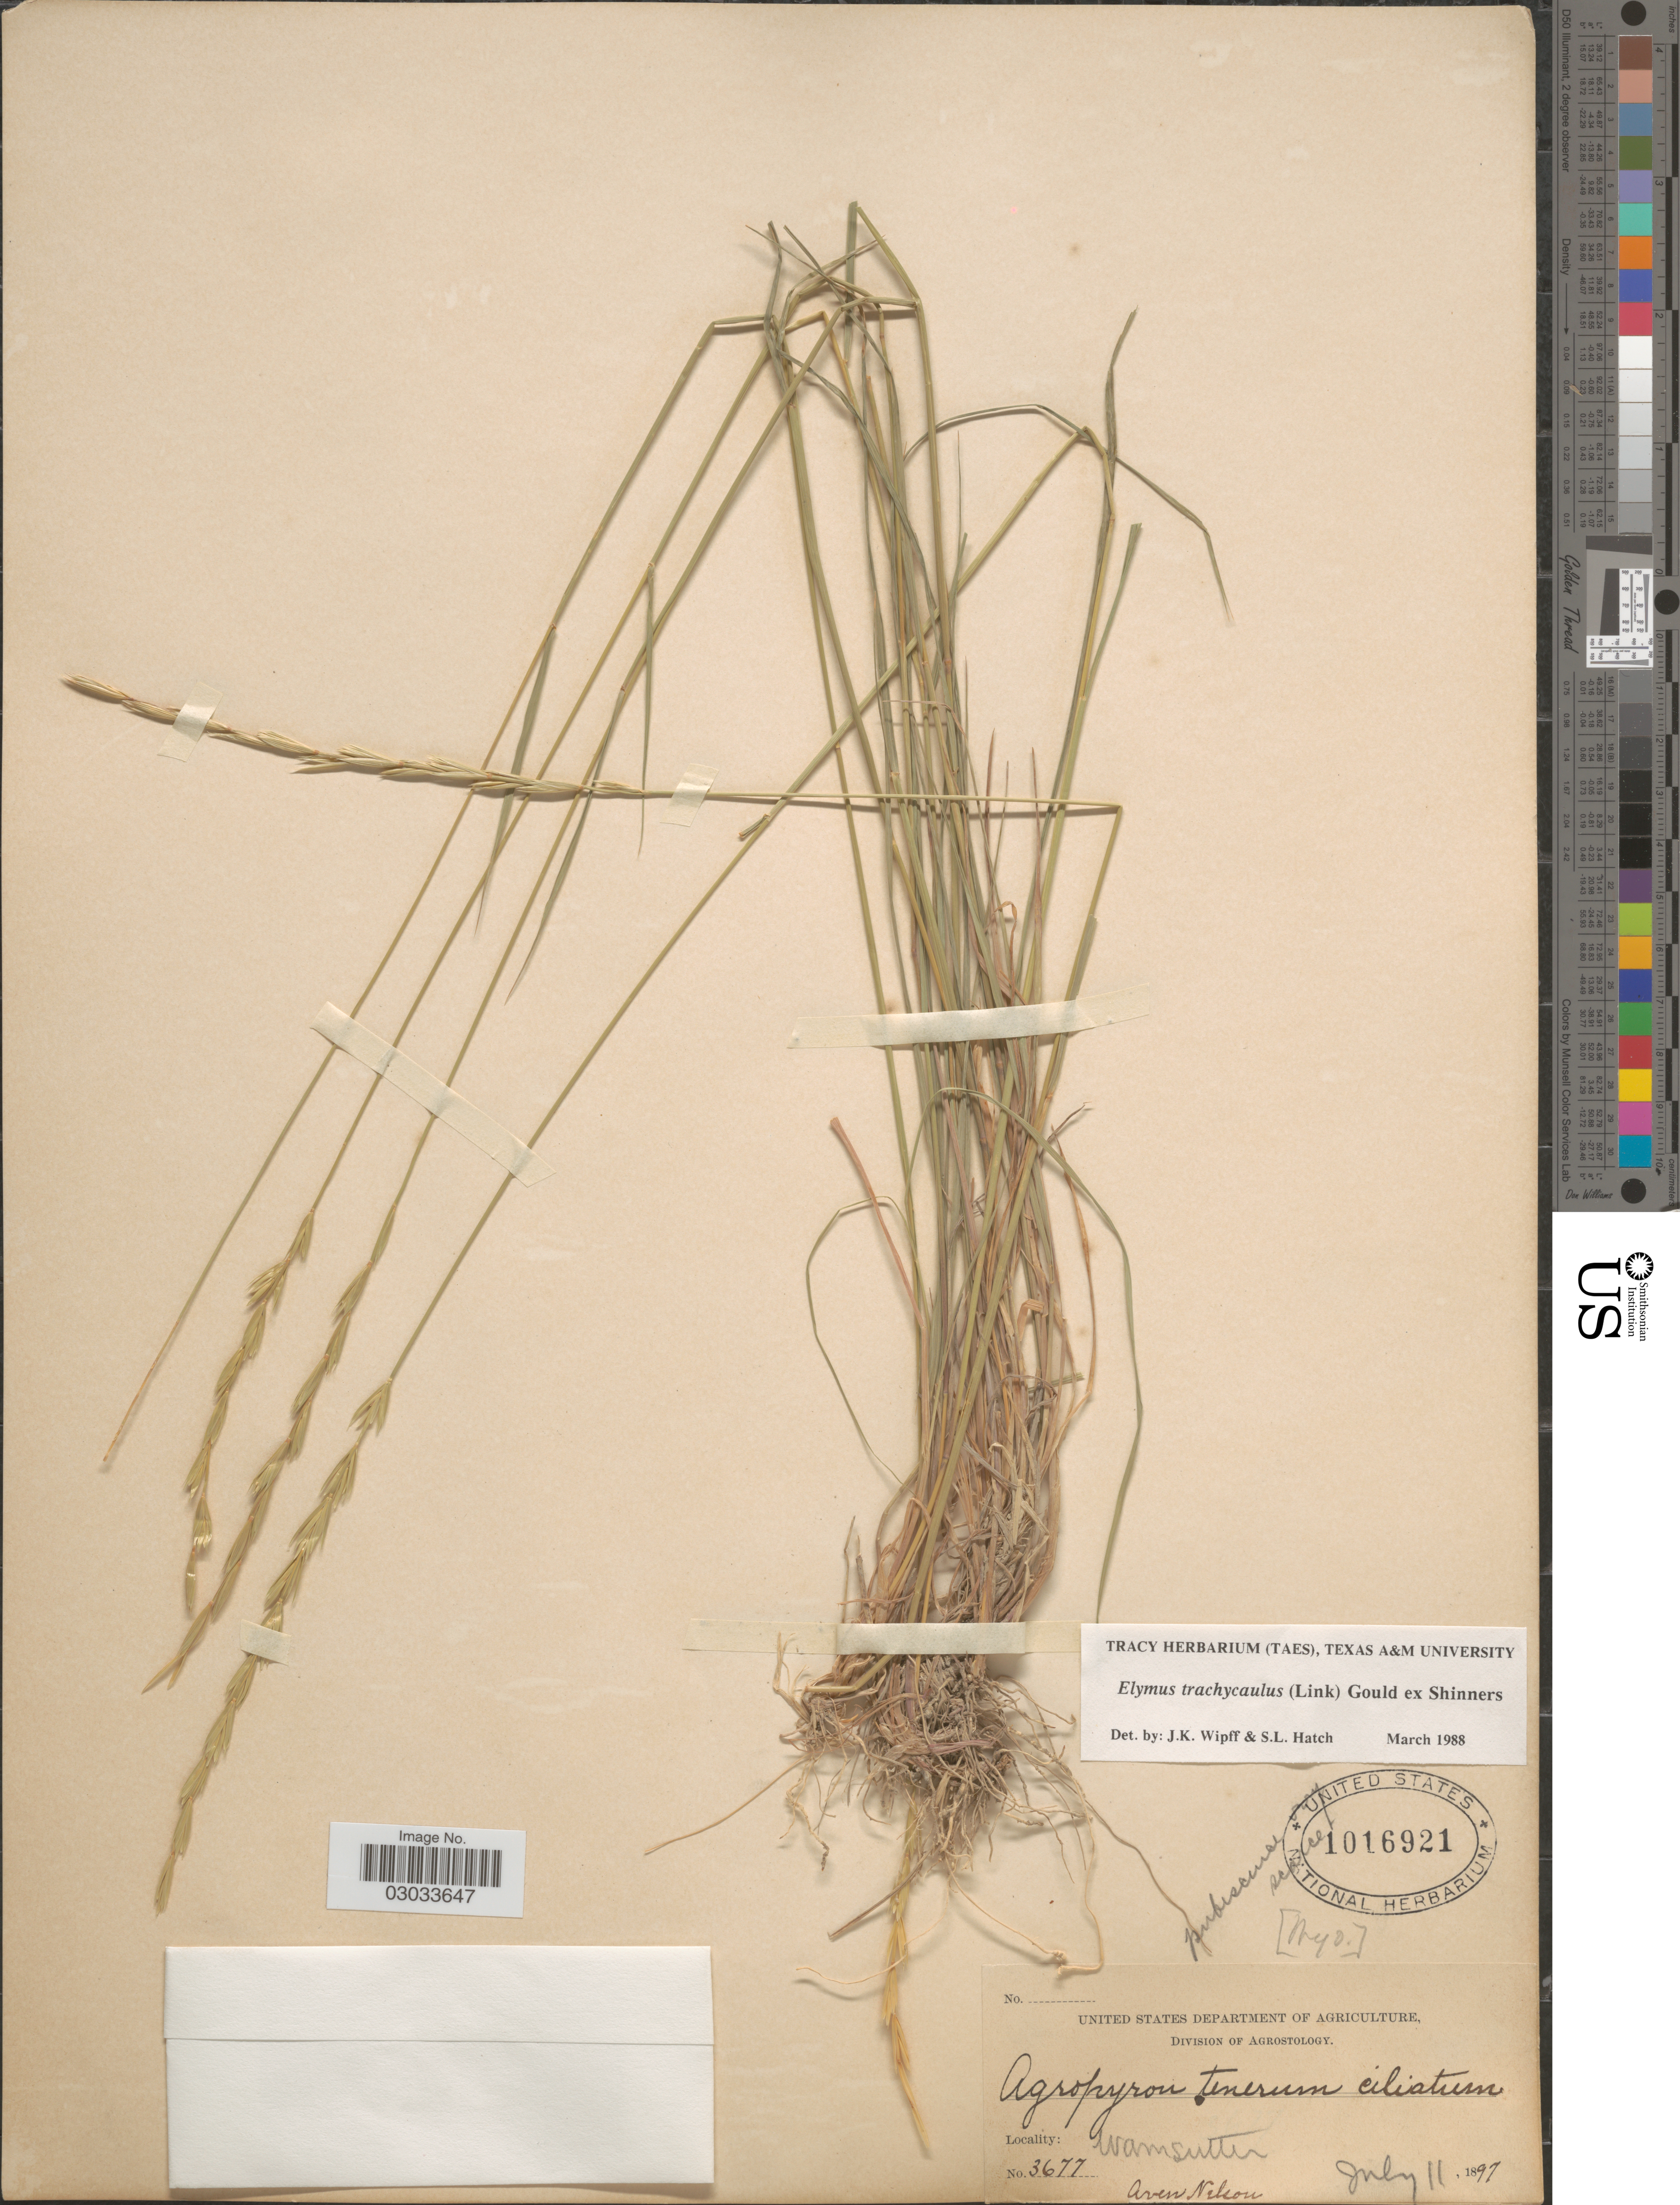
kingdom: Plantae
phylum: Tracheophyta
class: Liliopsida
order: Poales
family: Poaceae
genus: Elymus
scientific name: Elymus trachycaulus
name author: (Link) Gould ex Shinners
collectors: A. Nelson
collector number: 3677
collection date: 1897-07-11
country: United States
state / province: Wyoming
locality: Wamsutter.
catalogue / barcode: US 1016921